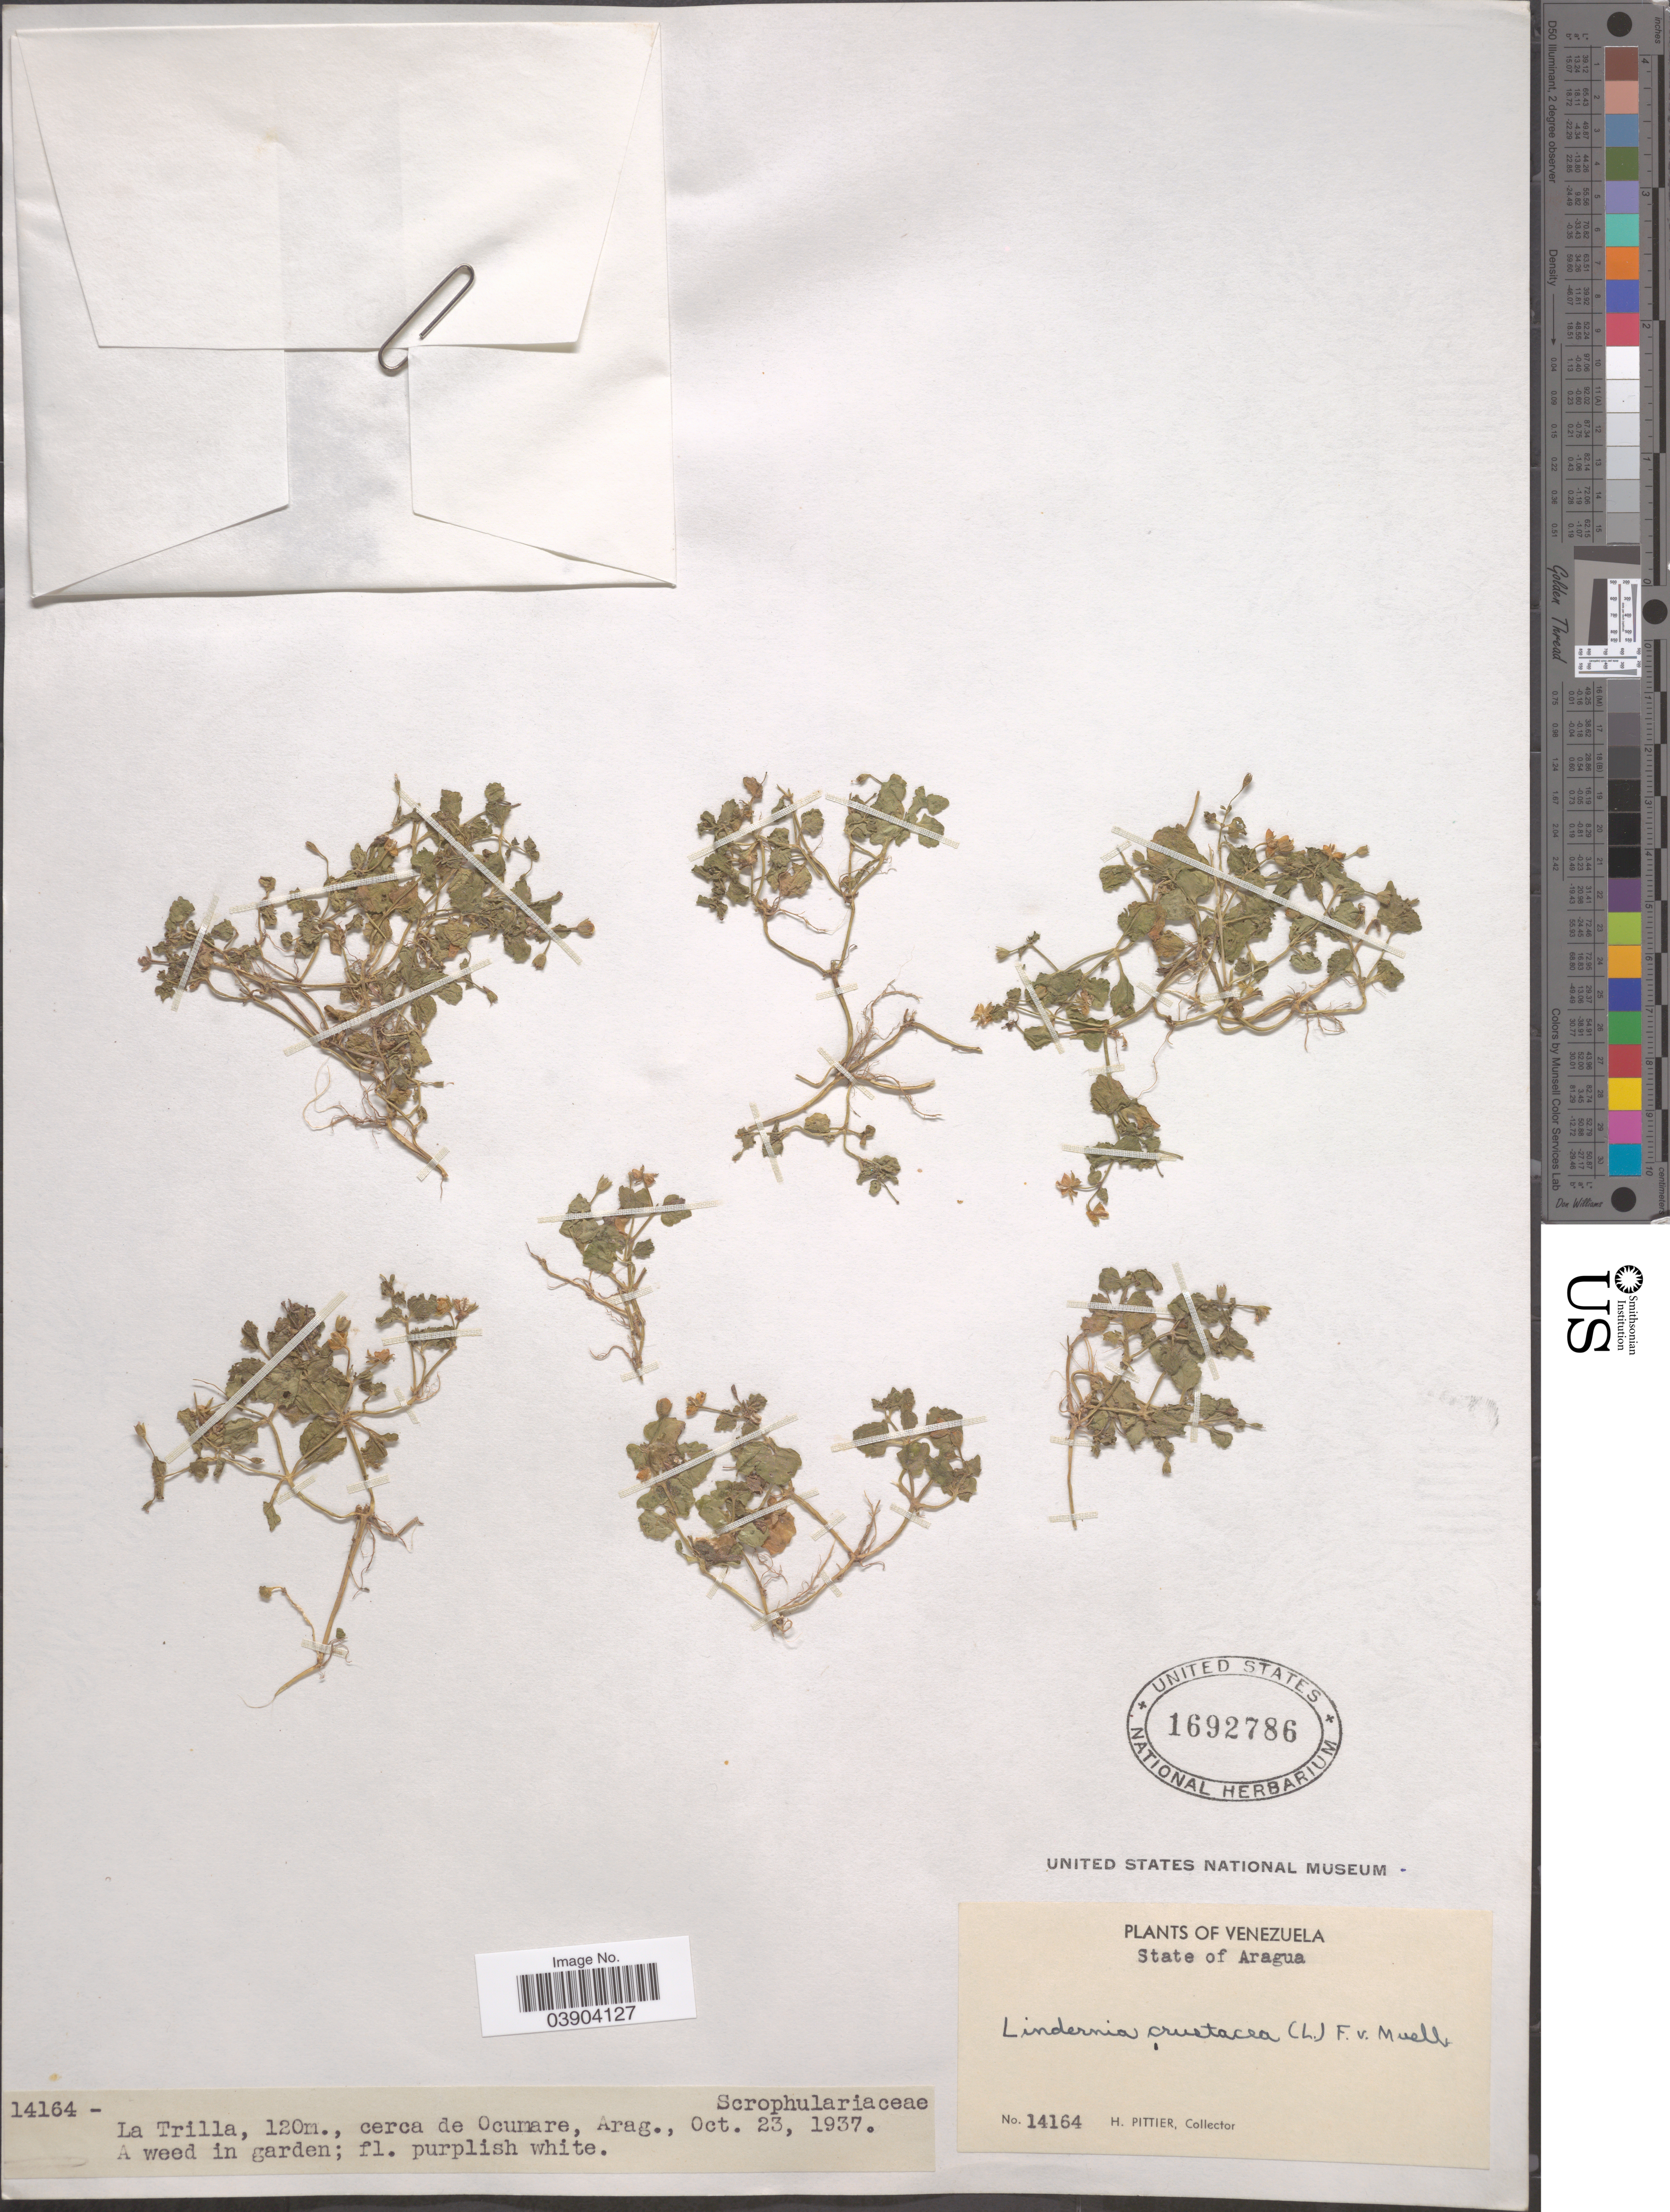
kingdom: Plantae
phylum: Tracheophyta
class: Magnoliopsida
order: Lamiales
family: Linderniaceae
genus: Lindernia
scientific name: Lindernia crustacea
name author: (L.) F. Muell.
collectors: H. F. Pittier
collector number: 14164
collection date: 1937-10-23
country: Venezuela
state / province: Aragua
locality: La Trilla, cerca de Ocumare.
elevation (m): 120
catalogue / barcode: US 1692786